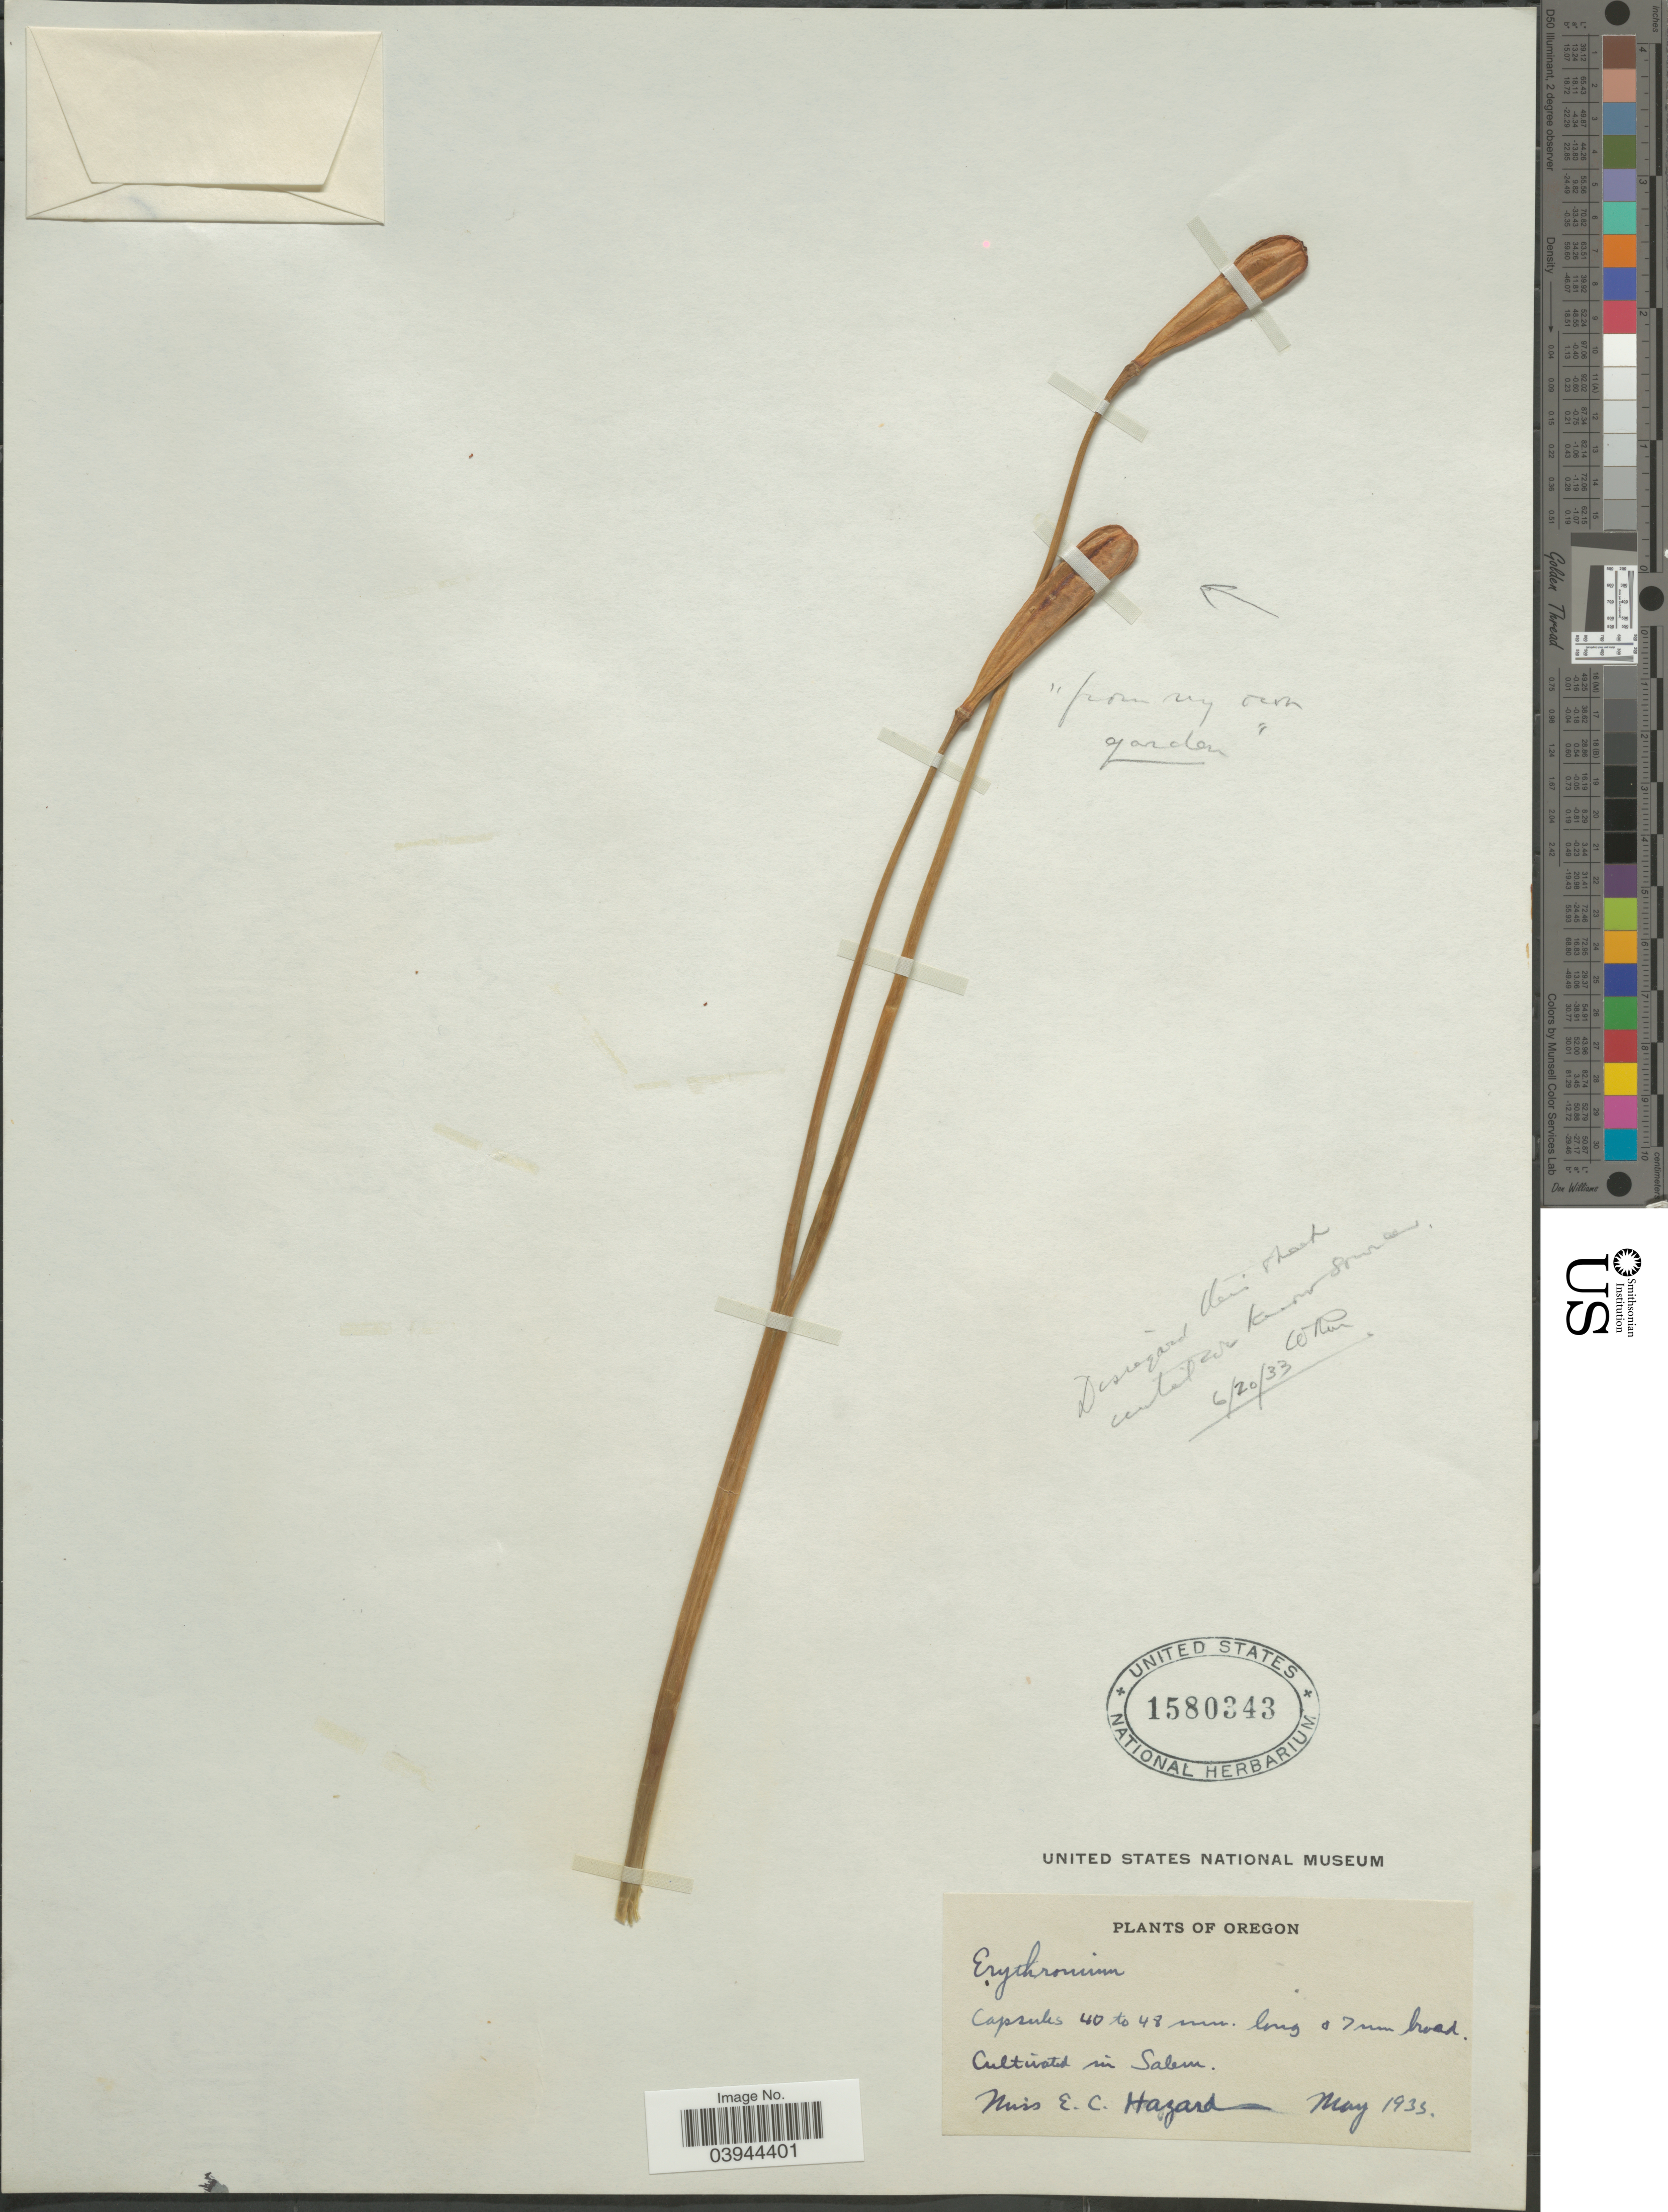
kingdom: Plantae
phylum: Tracheophyta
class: Liliopsida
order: Liliales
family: Liliaceae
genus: Erythronium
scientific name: Erythronium giganteum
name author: Lindl.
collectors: E. Hazard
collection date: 1933-05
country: United States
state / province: Oregon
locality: Salem.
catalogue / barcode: US 1580343